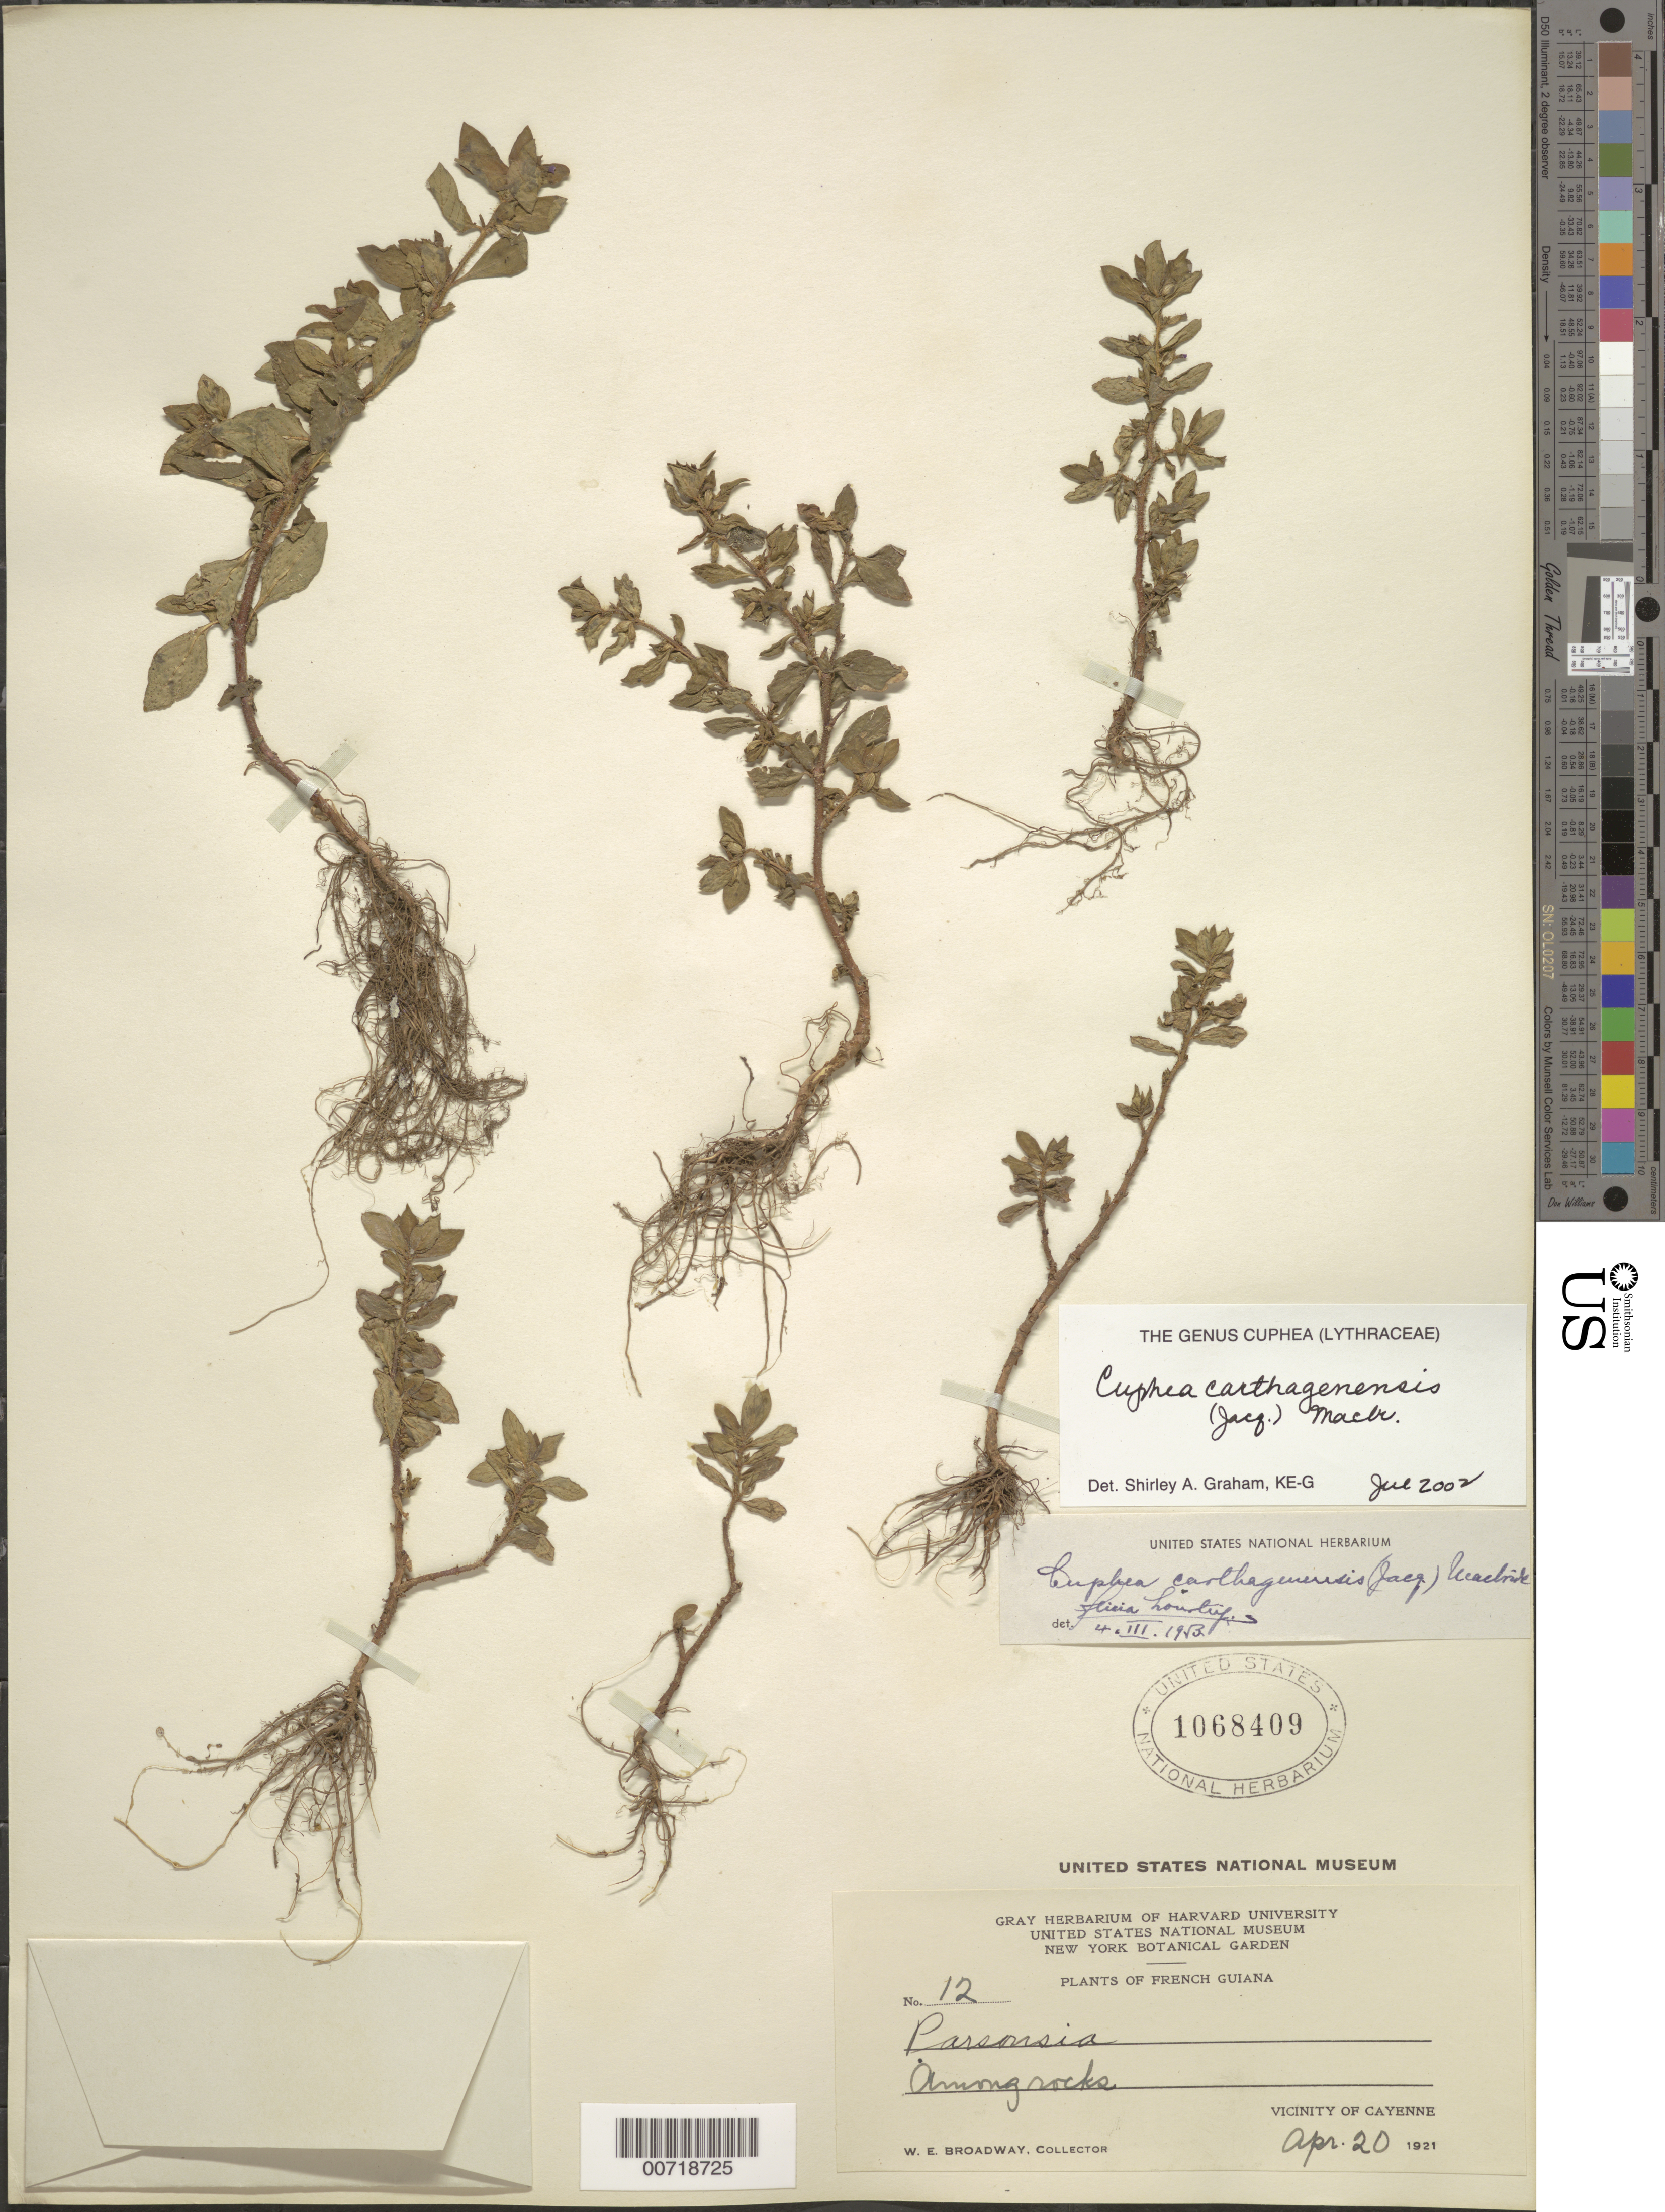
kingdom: Plantae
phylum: Tracheophyta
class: Magnoliopsida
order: Myrtales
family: Lythraceae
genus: Cuphea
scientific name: Cuphea carthagenensis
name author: (Jacq.) J.F. Macbr.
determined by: Graham, Shirley Ann Tousch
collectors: W. E. Broadway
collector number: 12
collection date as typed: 20-Apr-21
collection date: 1921-04-20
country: French Guiana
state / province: Cayenne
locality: Cayenne, vic.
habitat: Among rocks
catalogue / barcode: US 1068409